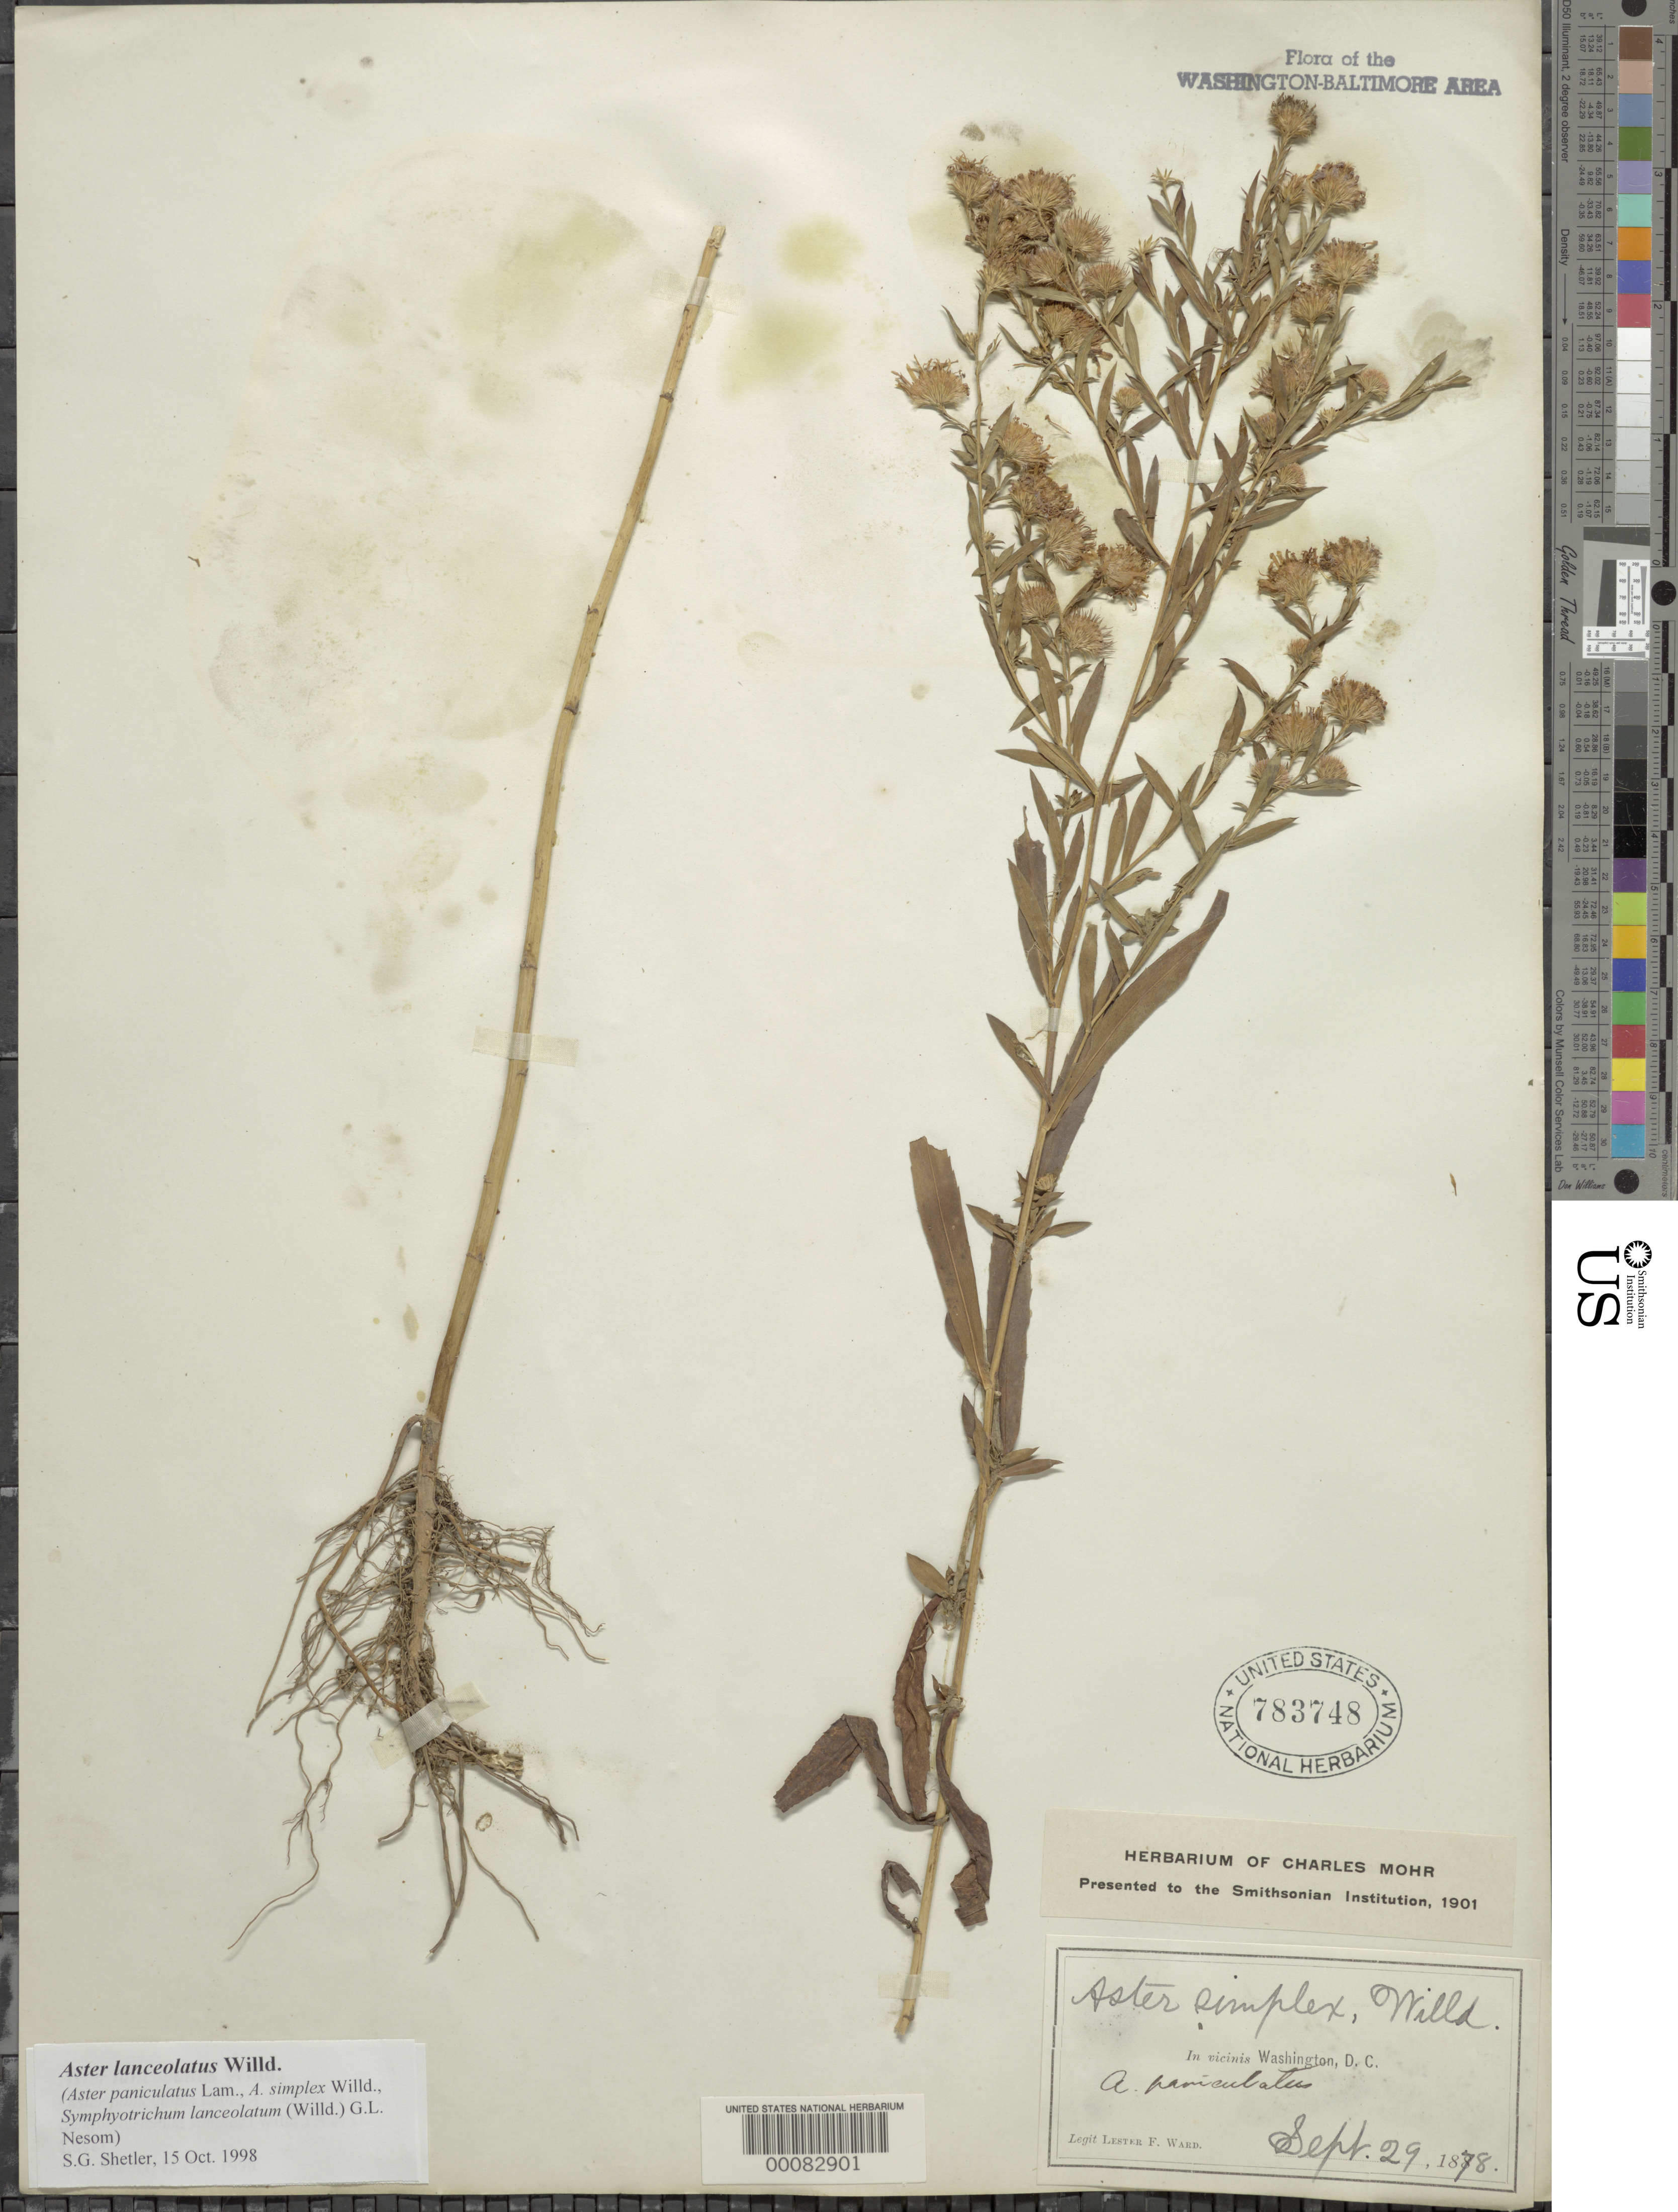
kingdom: Plantae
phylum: Tracheophyta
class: Magnoliopsida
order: Asterales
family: Asteraceae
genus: Symphyotrichum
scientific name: Symphyotrichum lanceolatum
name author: (Willd.) G.L. Nesom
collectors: L. F. Ward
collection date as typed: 29 Sep 1878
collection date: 1878-09-29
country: United States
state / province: District of Columbia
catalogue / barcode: US 783748